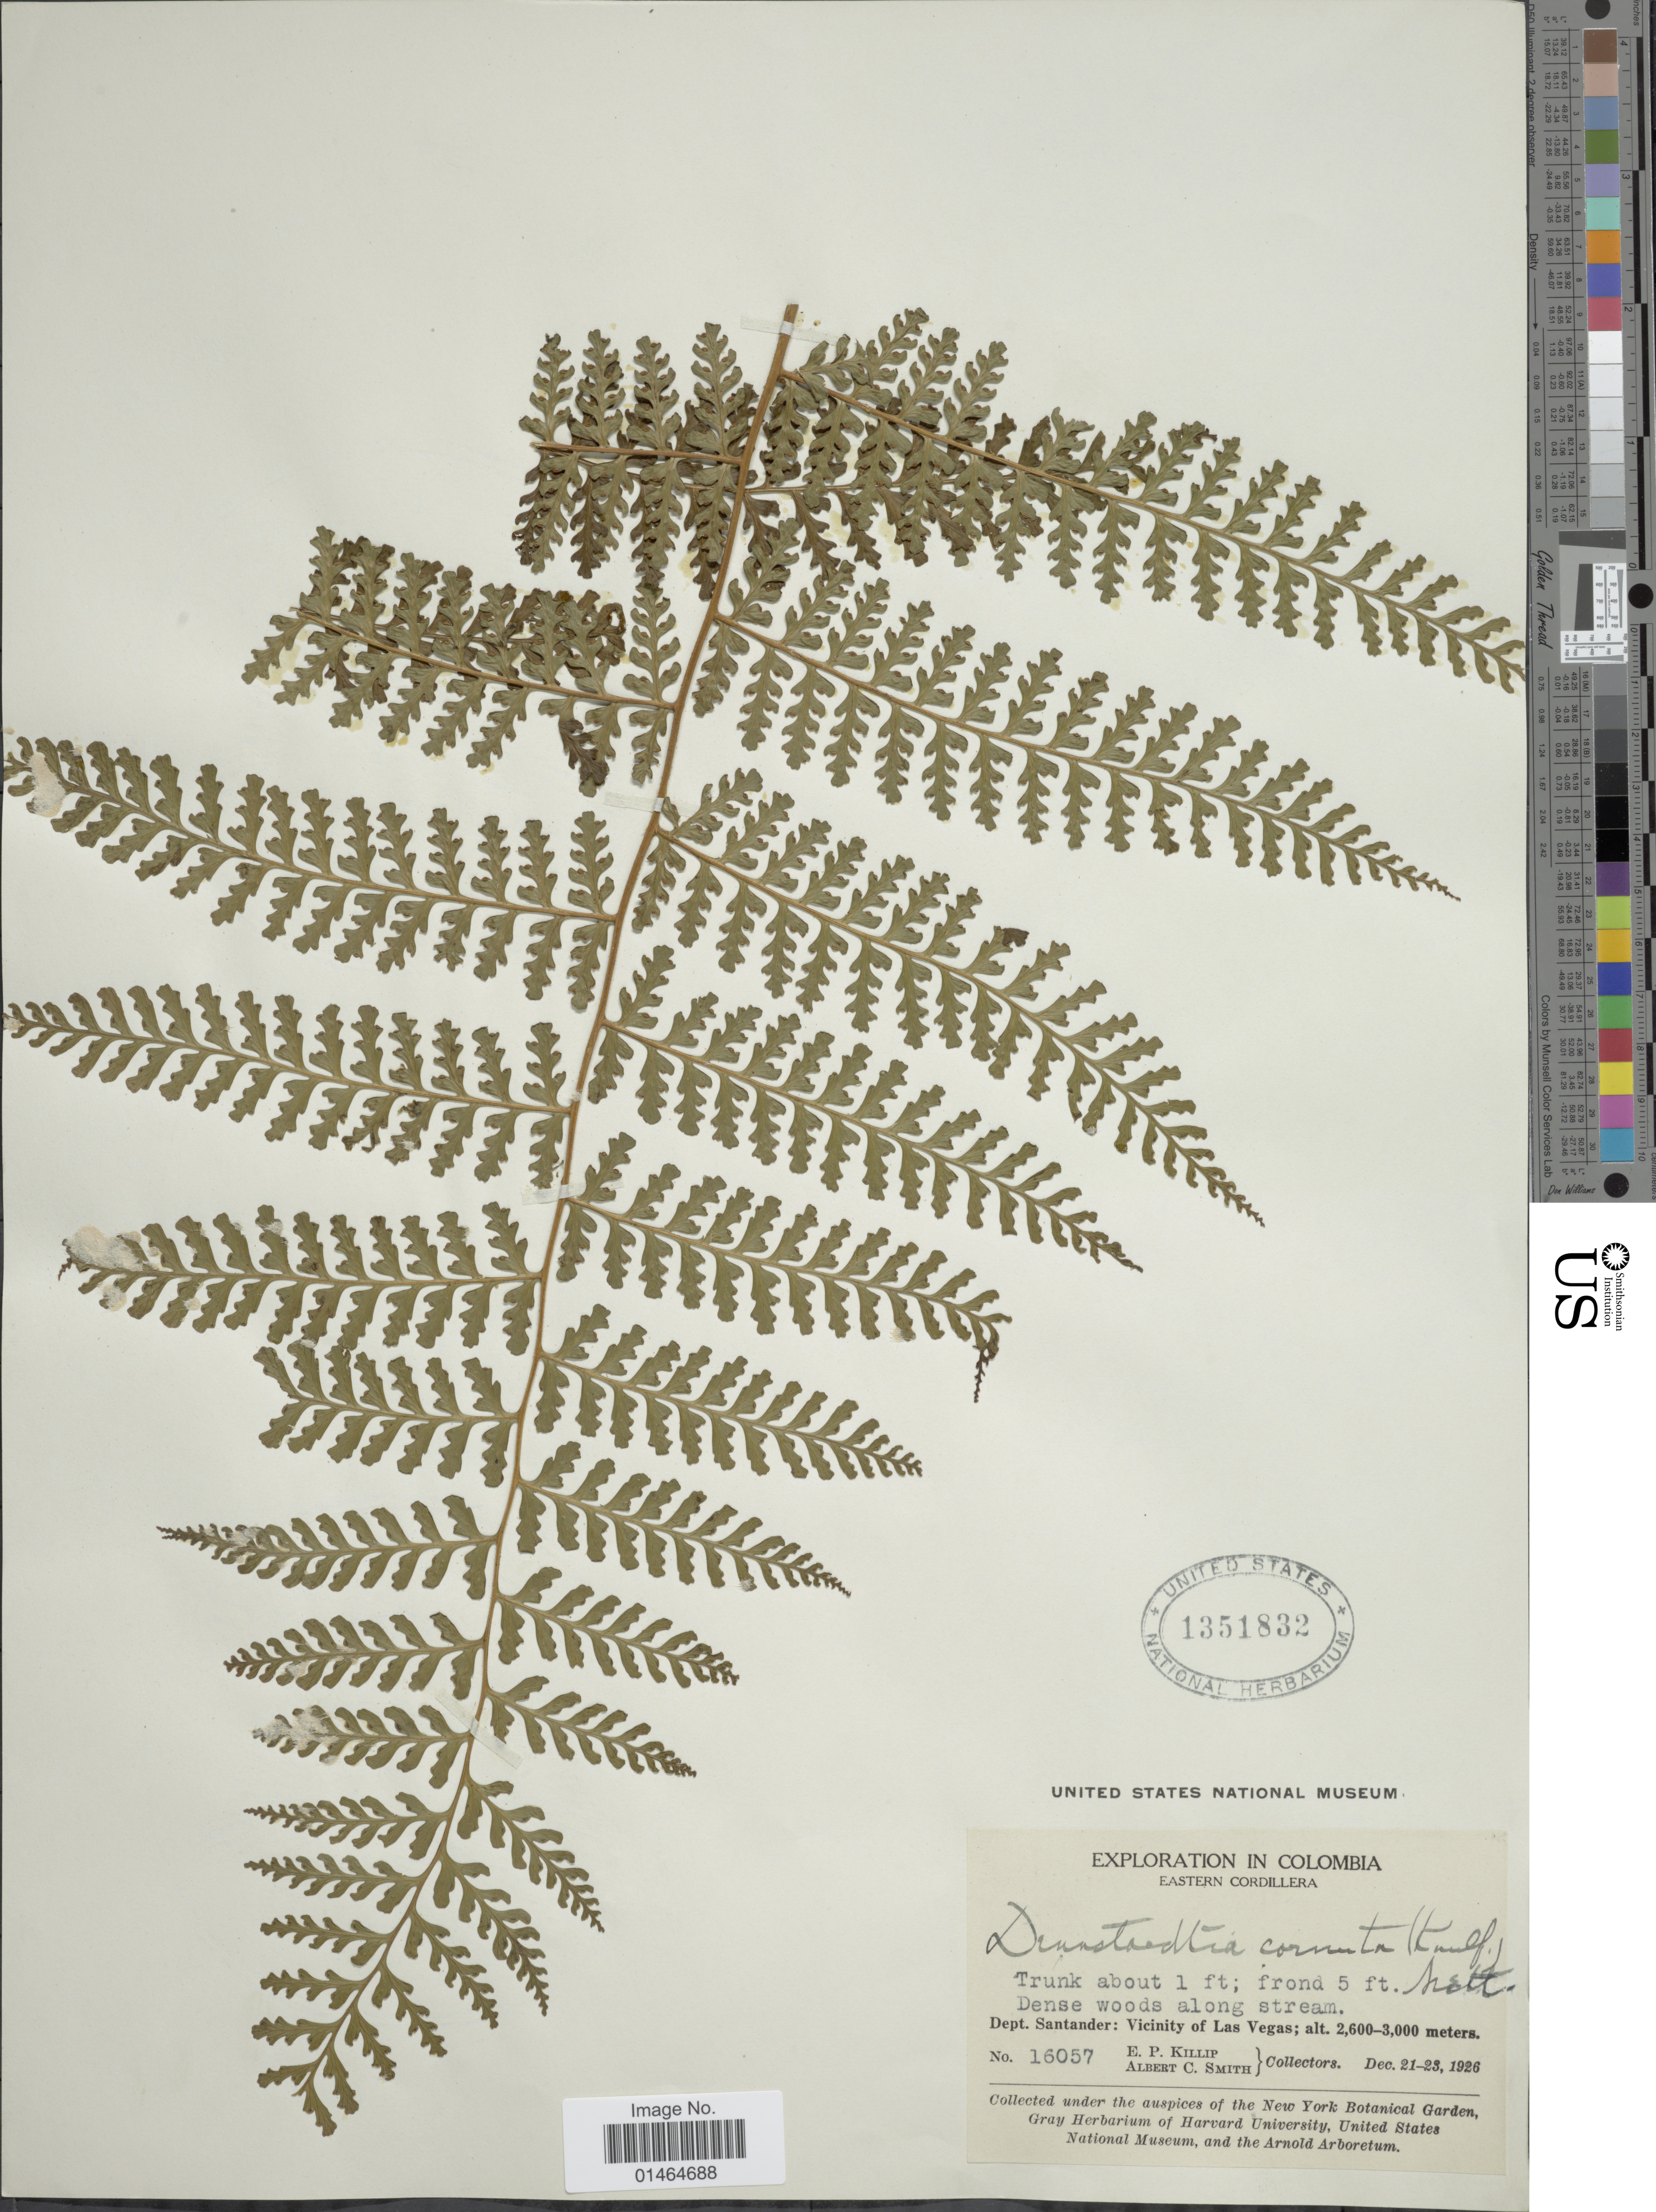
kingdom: Plantae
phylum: Tracheophyta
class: Polypodiopsida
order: Polypodiales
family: Dennstaedtiaceae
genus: Dennstaedtia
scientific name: Dennstaedtia dissecta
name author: (Sw.) T. Moore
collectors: E. P. Killip & A. C. Smith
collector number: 16057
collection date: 1926-12-21/1926-12-23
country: Colombia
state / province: Santander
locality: Eastern Cordillera. Vicinity of Las Vegas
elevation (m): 2600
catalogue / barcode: US 1351832